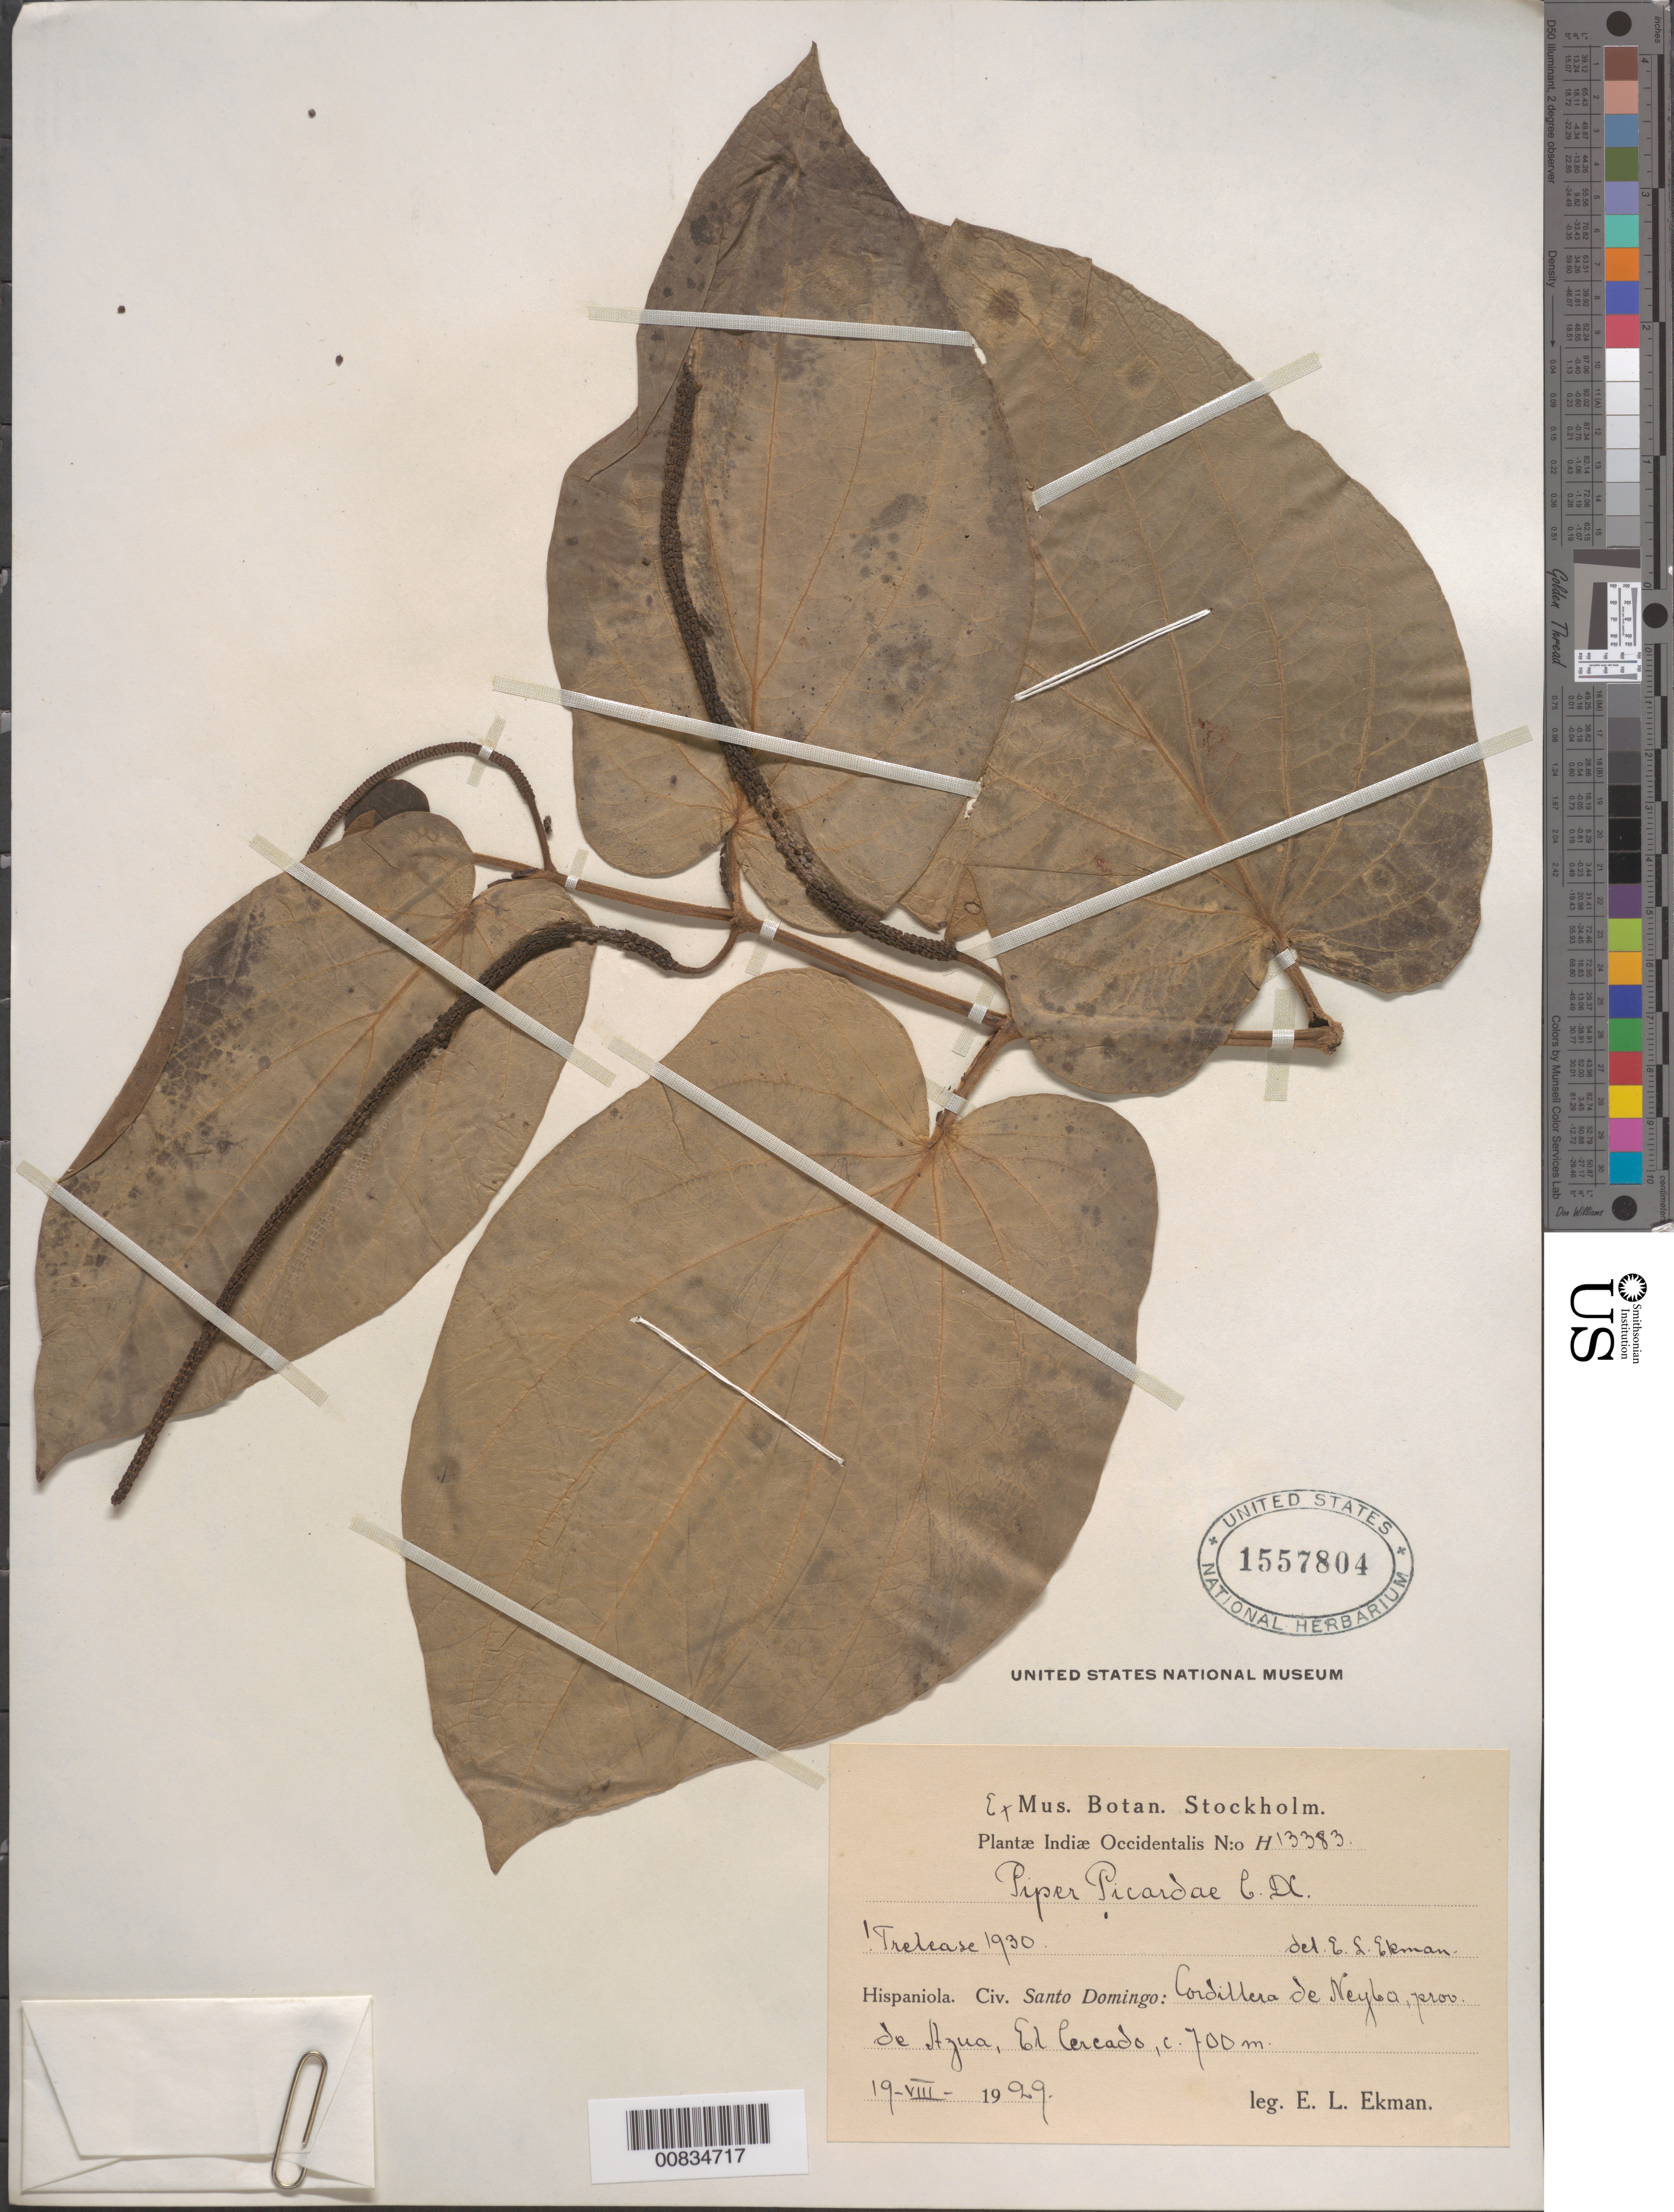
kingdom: Plantae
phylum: Tracheophyta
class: Magnoliopsida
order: Piperales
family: Piperaceae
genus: Piper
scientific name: Piper picardae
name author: C. DC.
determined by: Trelease, --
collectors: E. L. Ekman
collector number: H 13383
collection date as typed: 19 Aug 1929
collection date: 1929-08-19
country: Dominican Republic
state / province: Azua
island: Hispaniola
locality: Cordillera de Neyba. El Cercado.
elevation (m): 700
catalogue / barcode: US 1557804